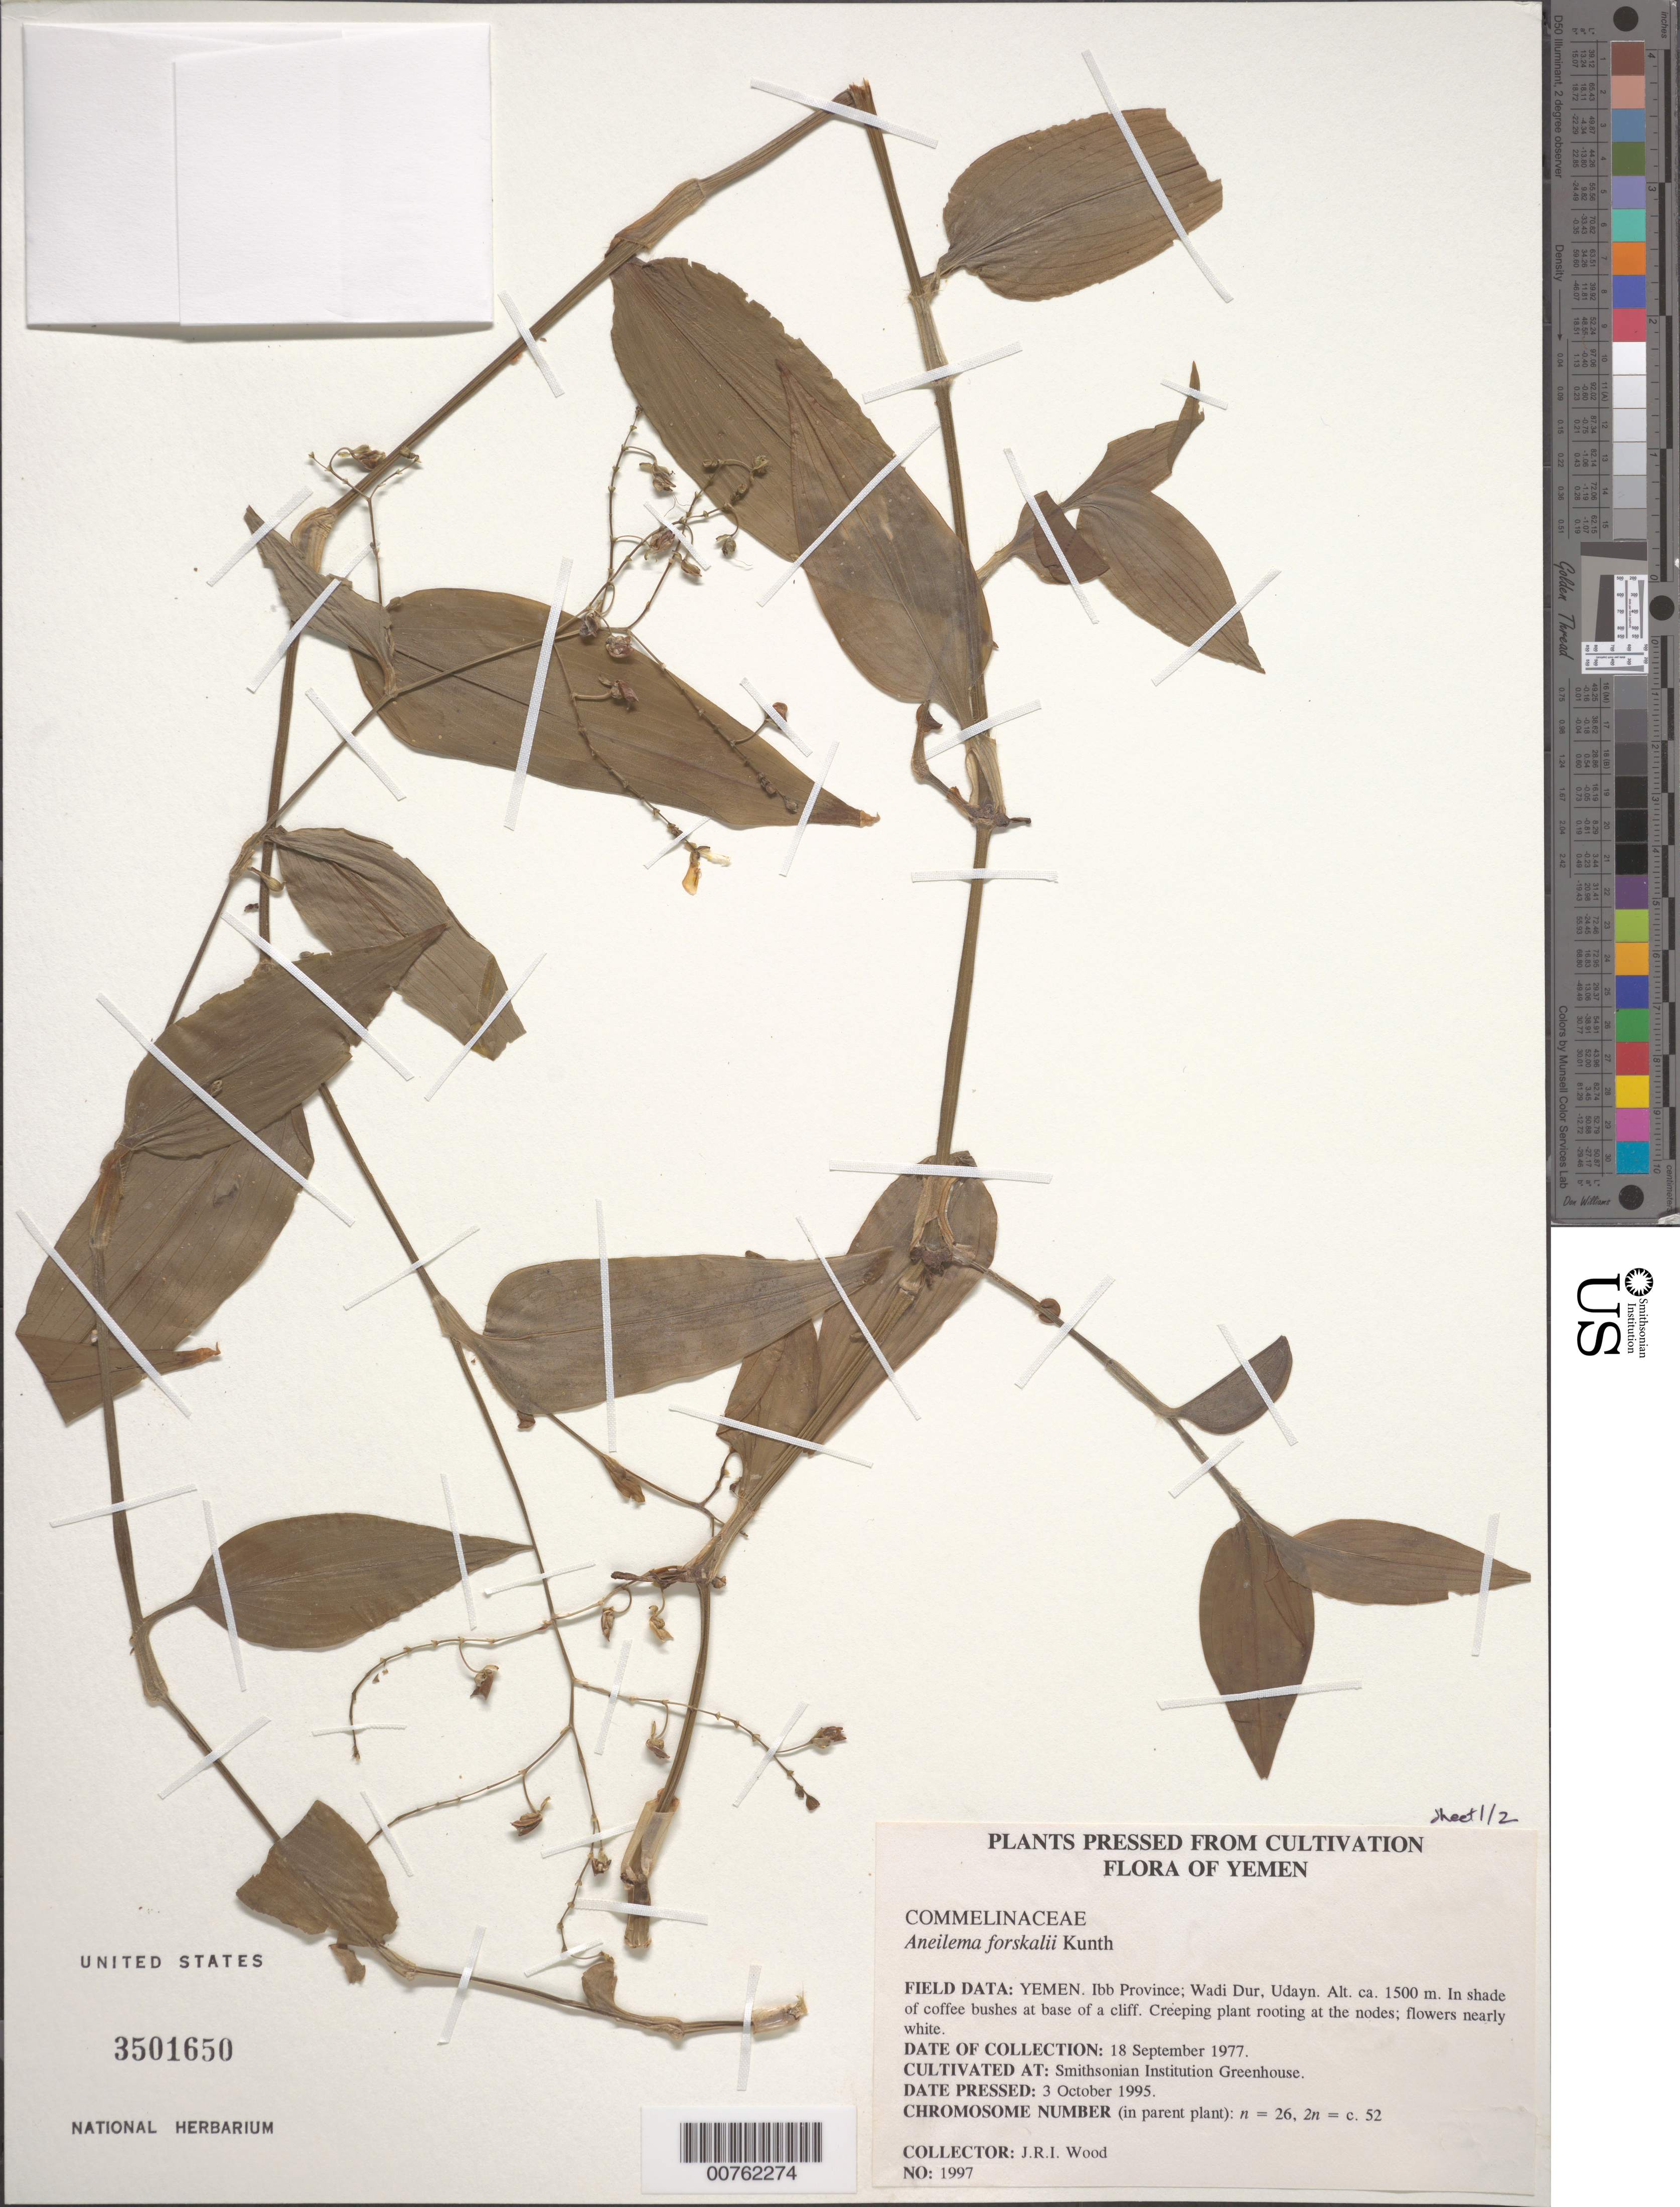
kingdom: Plantae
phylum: Tracheophyta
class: Liliopsida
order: Commelinales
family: Commelinaceae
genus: Aneilema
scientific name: Aneilema forskalii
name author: Kunth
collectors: J. R. I. Wood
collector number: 1997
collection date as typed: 03 Oct 1995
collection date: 1995-10-03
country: Yemen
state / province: Ibb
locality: Wadi Dur, Udayn.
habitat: In shade of coffee bushes at base of a cliff.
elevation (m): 1500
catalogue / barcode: US 3501650